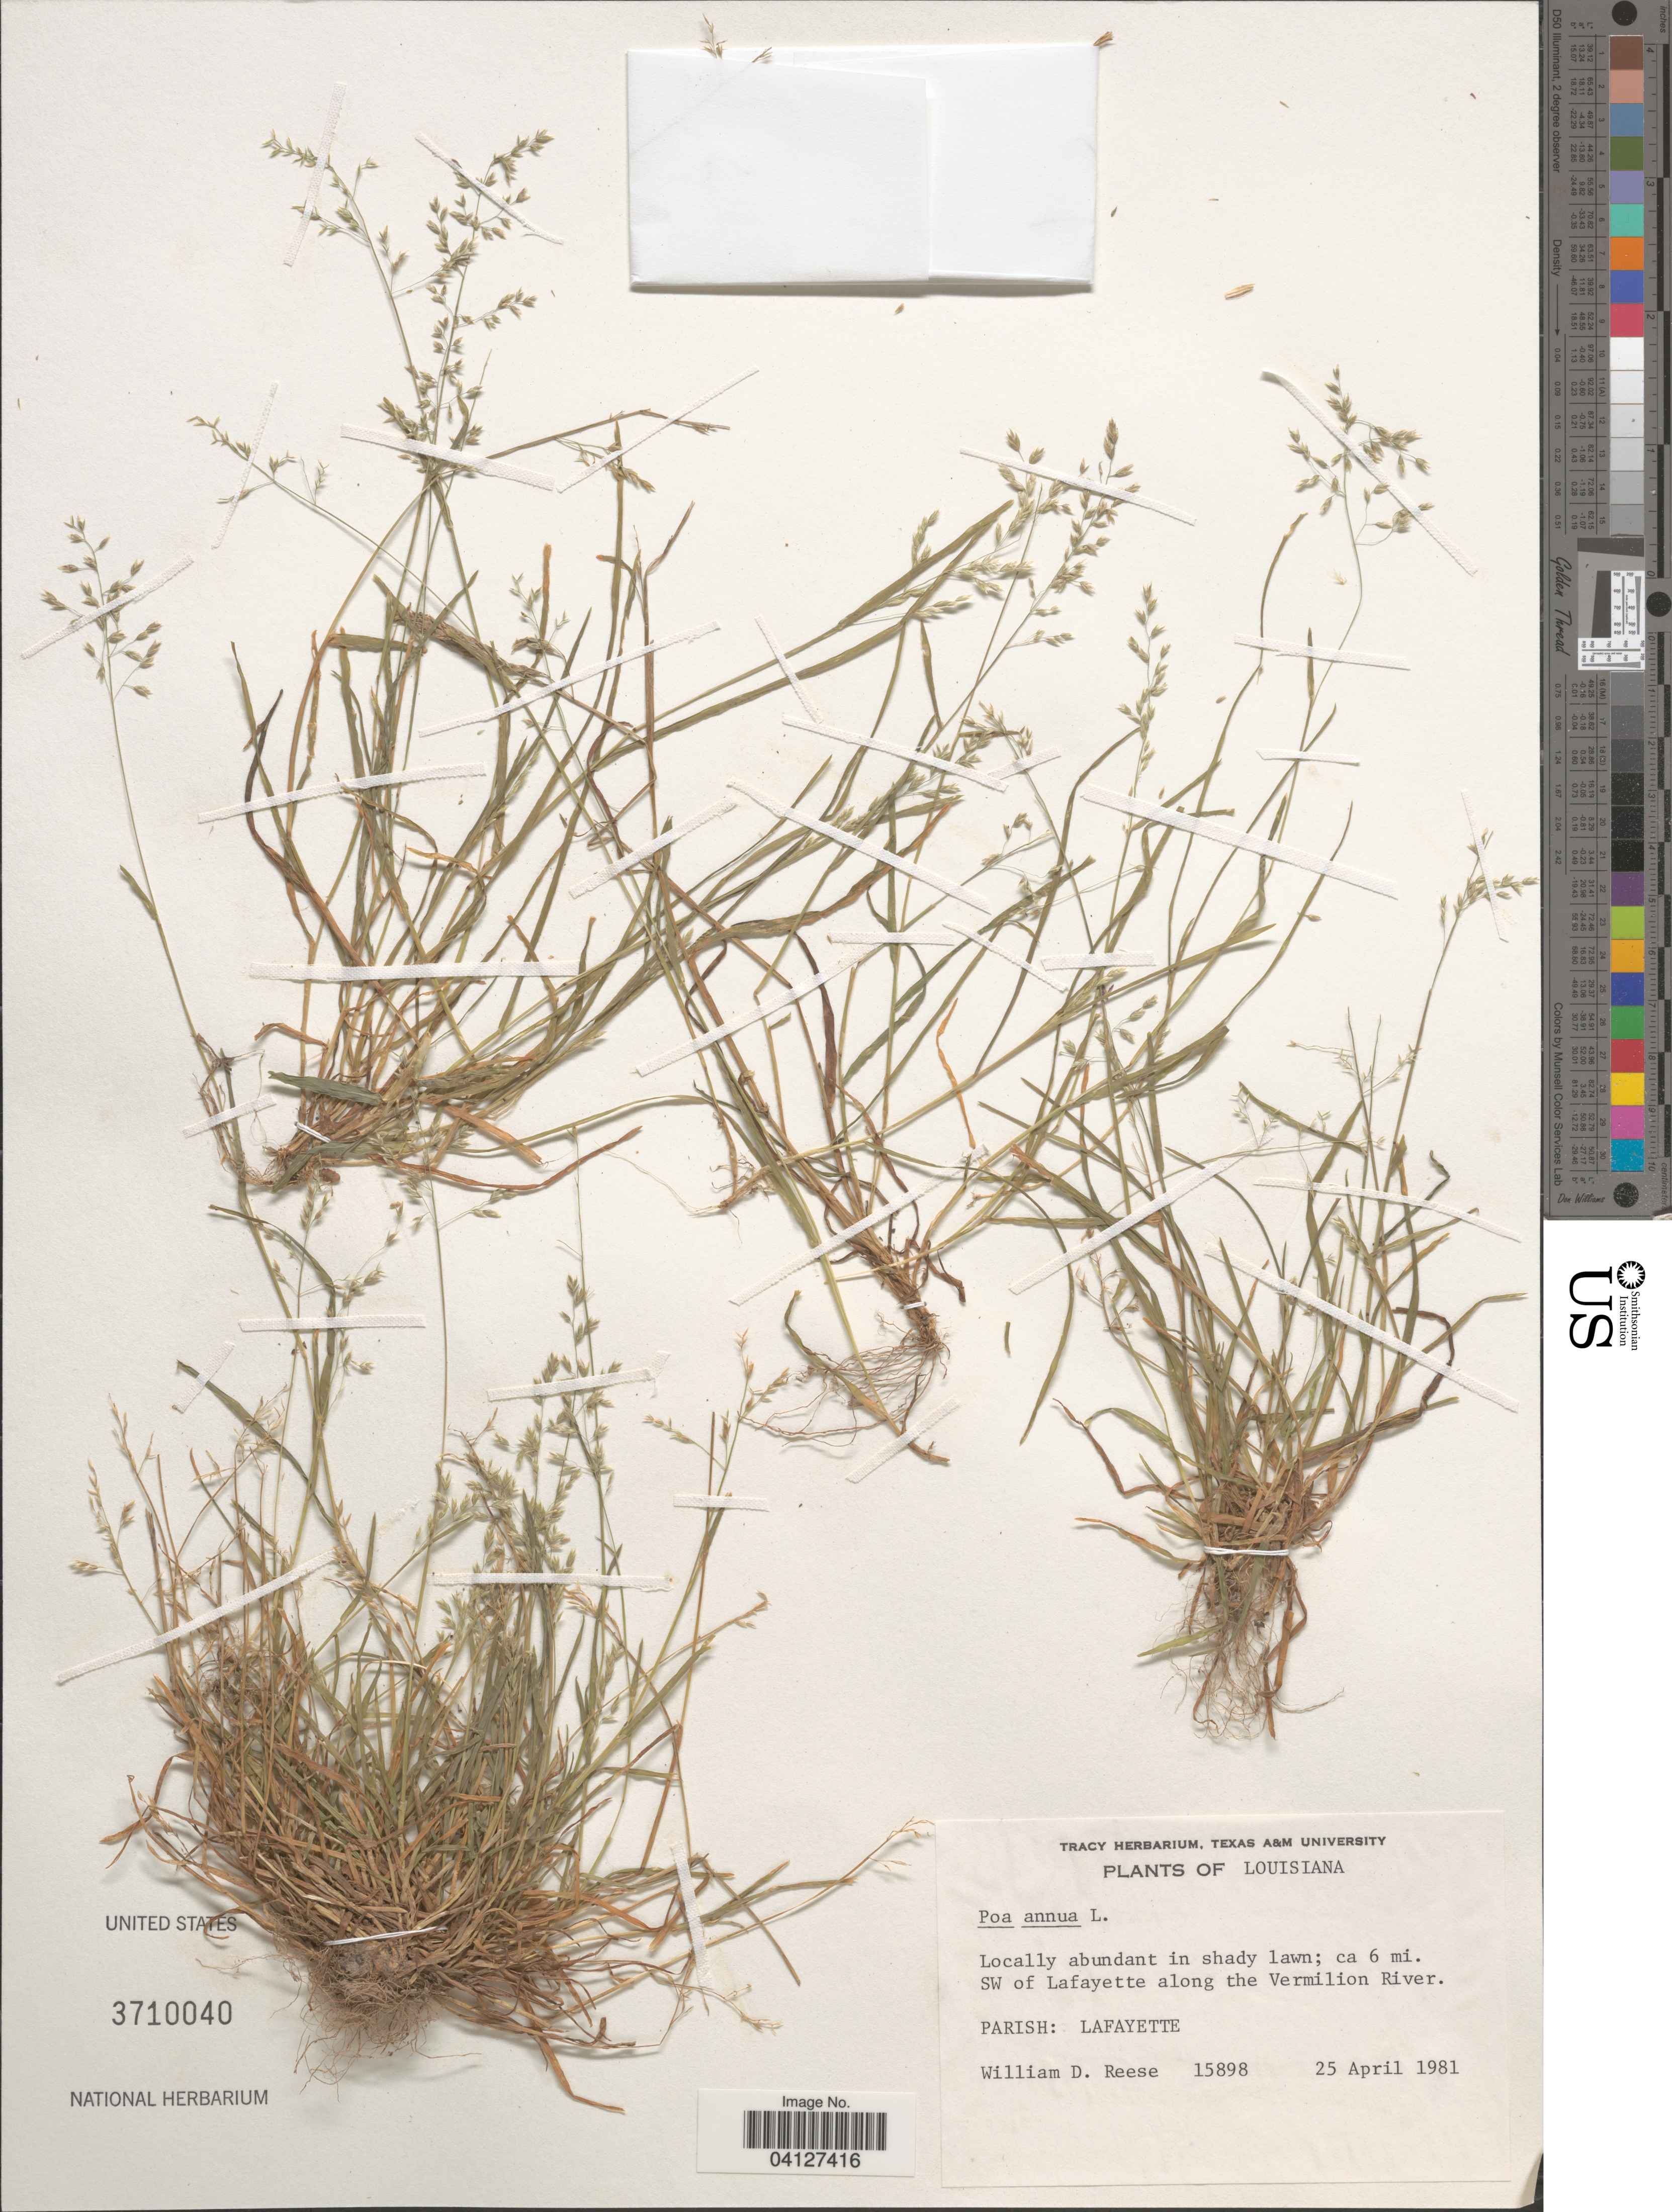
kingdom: Plantae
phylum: Tracheophyta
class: Liliopsida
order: Poales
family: Poaceae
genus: Poa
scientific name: Poa annua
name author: L.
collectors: W. Reese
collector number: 15898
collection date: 1981-04-25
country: United States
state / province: Louisiana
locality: Ca 6 mi. SW of Lafayette along the Vermilion River. Parish: Lafayette.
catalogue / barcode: US 3710040